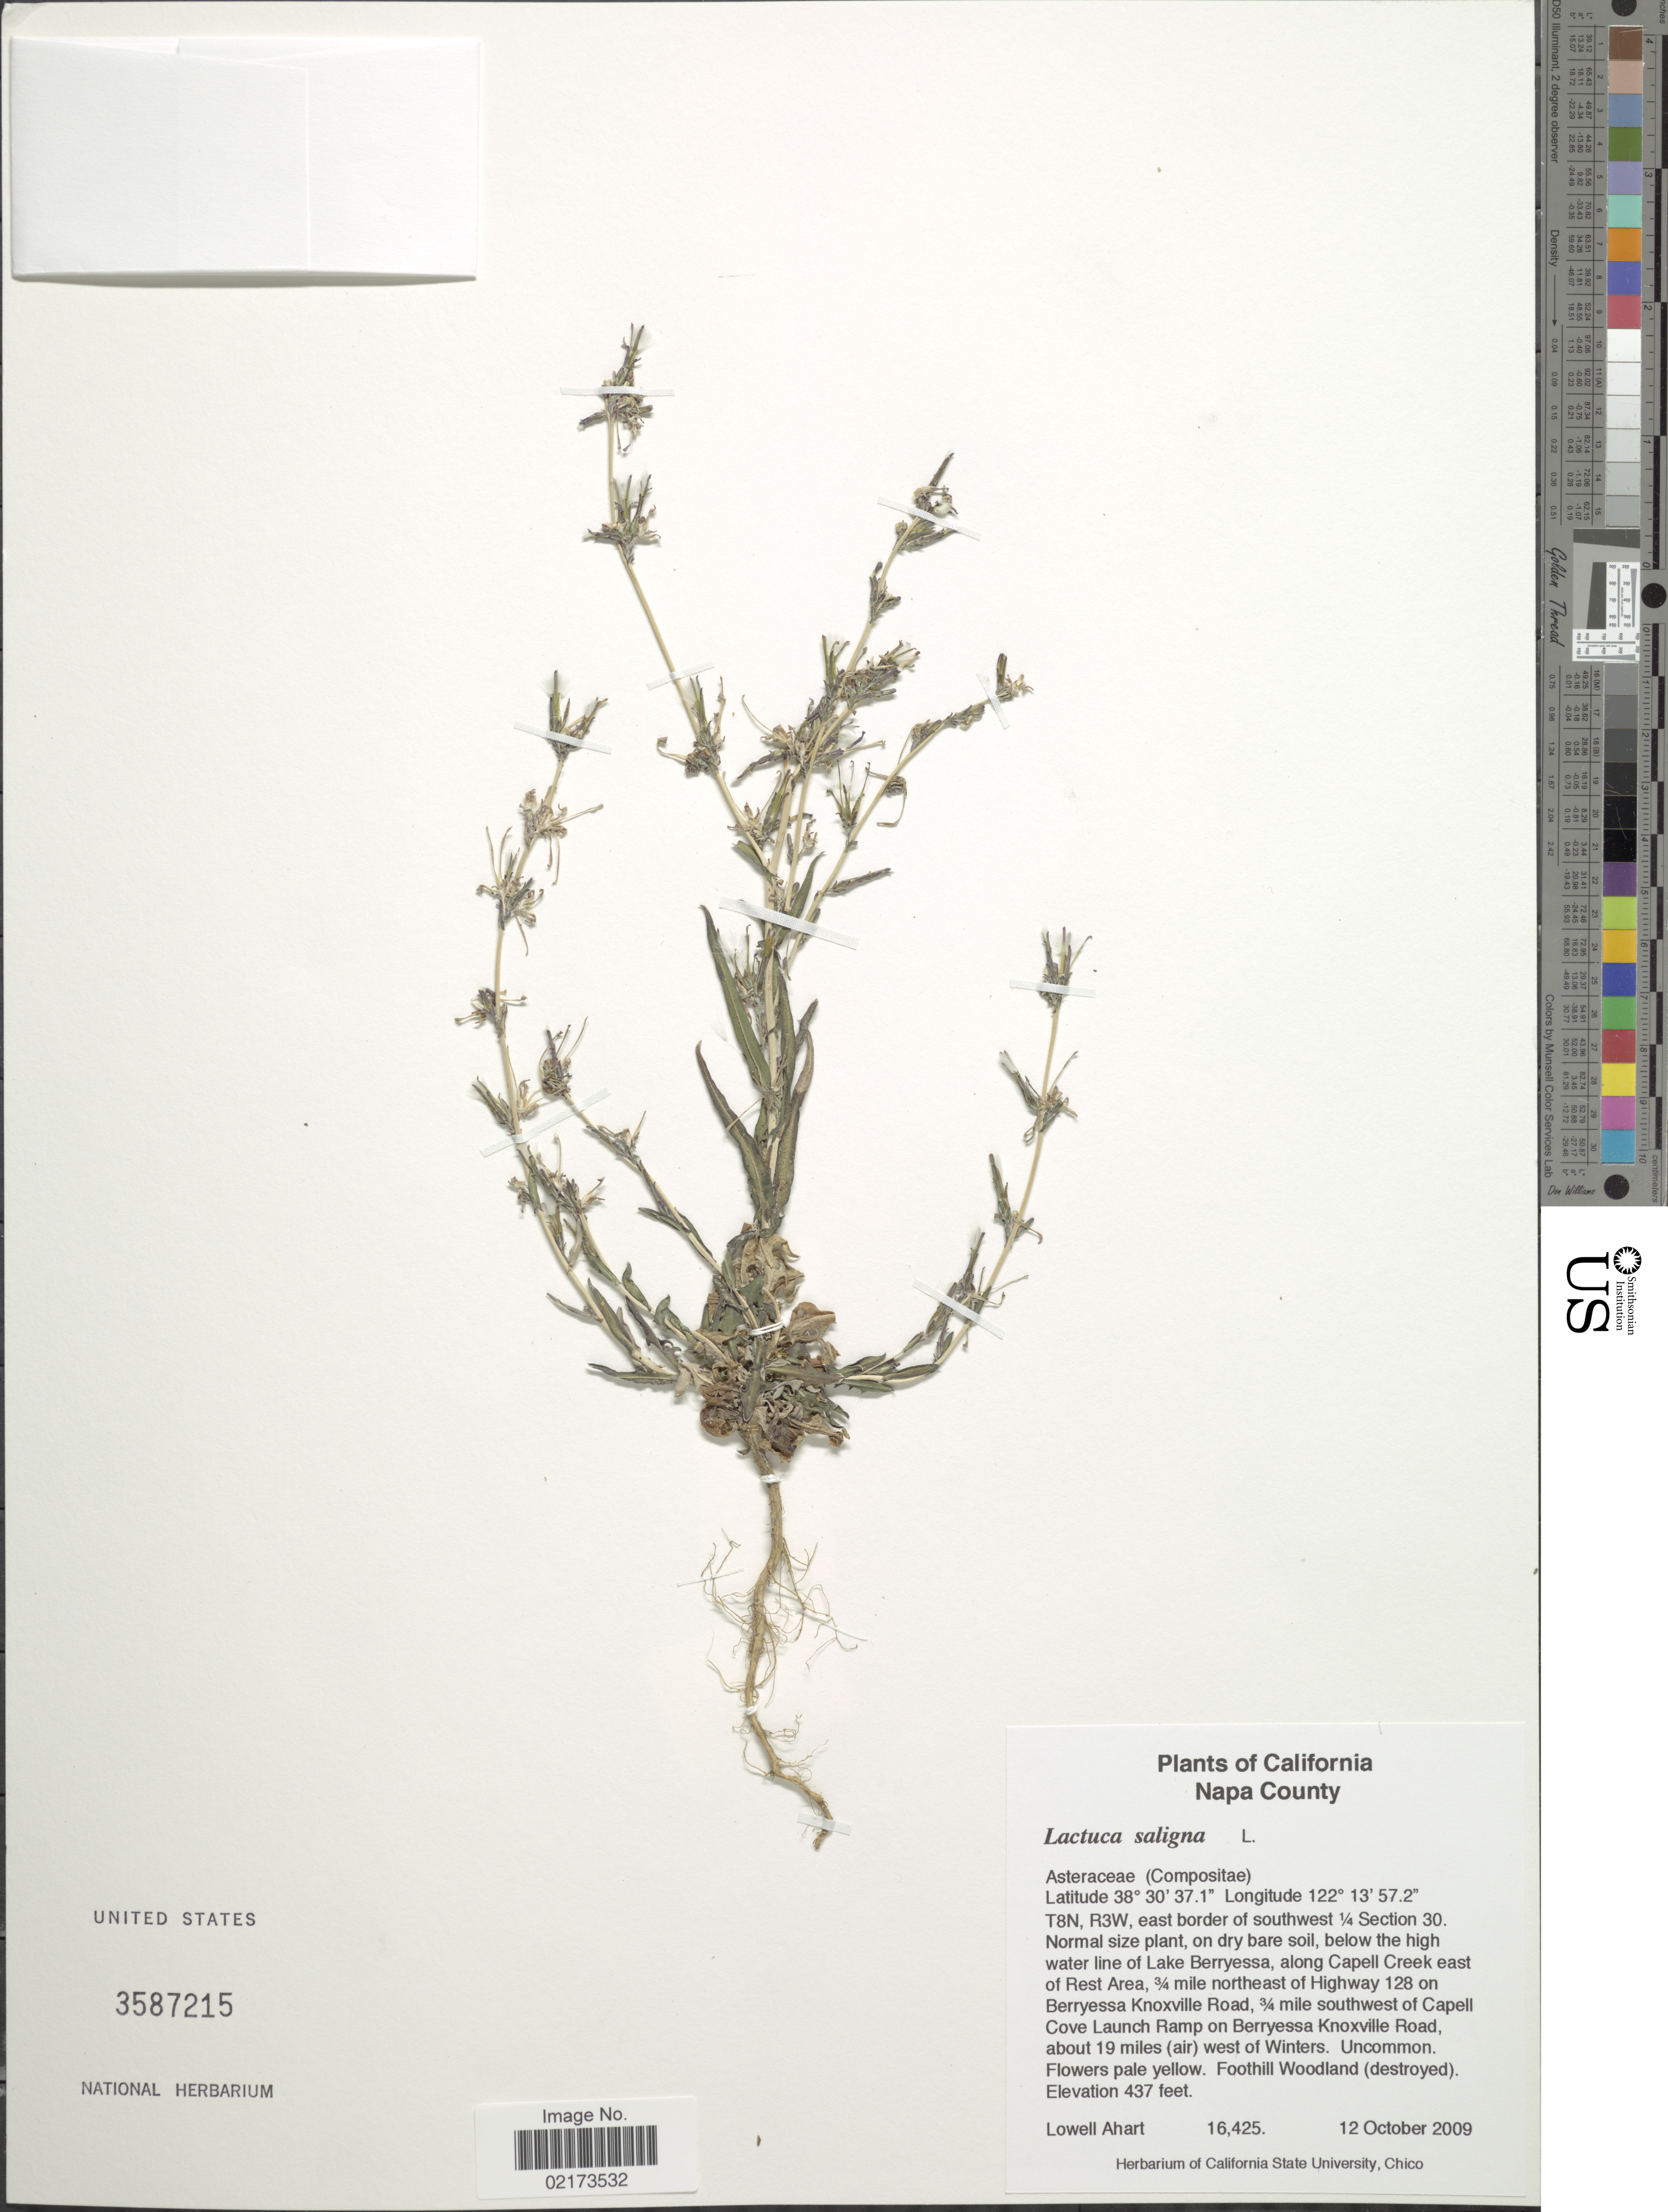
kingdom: Plantae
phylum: Tracheophyta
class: Magnoliopsida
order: Asterales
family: Asteraceae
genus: Lactuca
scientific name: Lactuca saligna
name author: L.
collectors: L. Ahart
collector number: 16425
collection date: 2009-10-12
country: United States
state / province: California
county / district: Napa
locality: Napa County, T8N, R3W, east border of southwest 1/4 Section 30, below the high water line of Lake Berryessa, along Capell Creek east of Rest Area, 3/4 mile northeast of Highway 128 on Berryessa Knoxville Road, 3/4 mile southwest of Capell Cove Launch Ramp on Berryessa Knoxville Road, about 19 miles (air) west of Winters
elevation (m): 133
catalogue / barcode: US 3587215